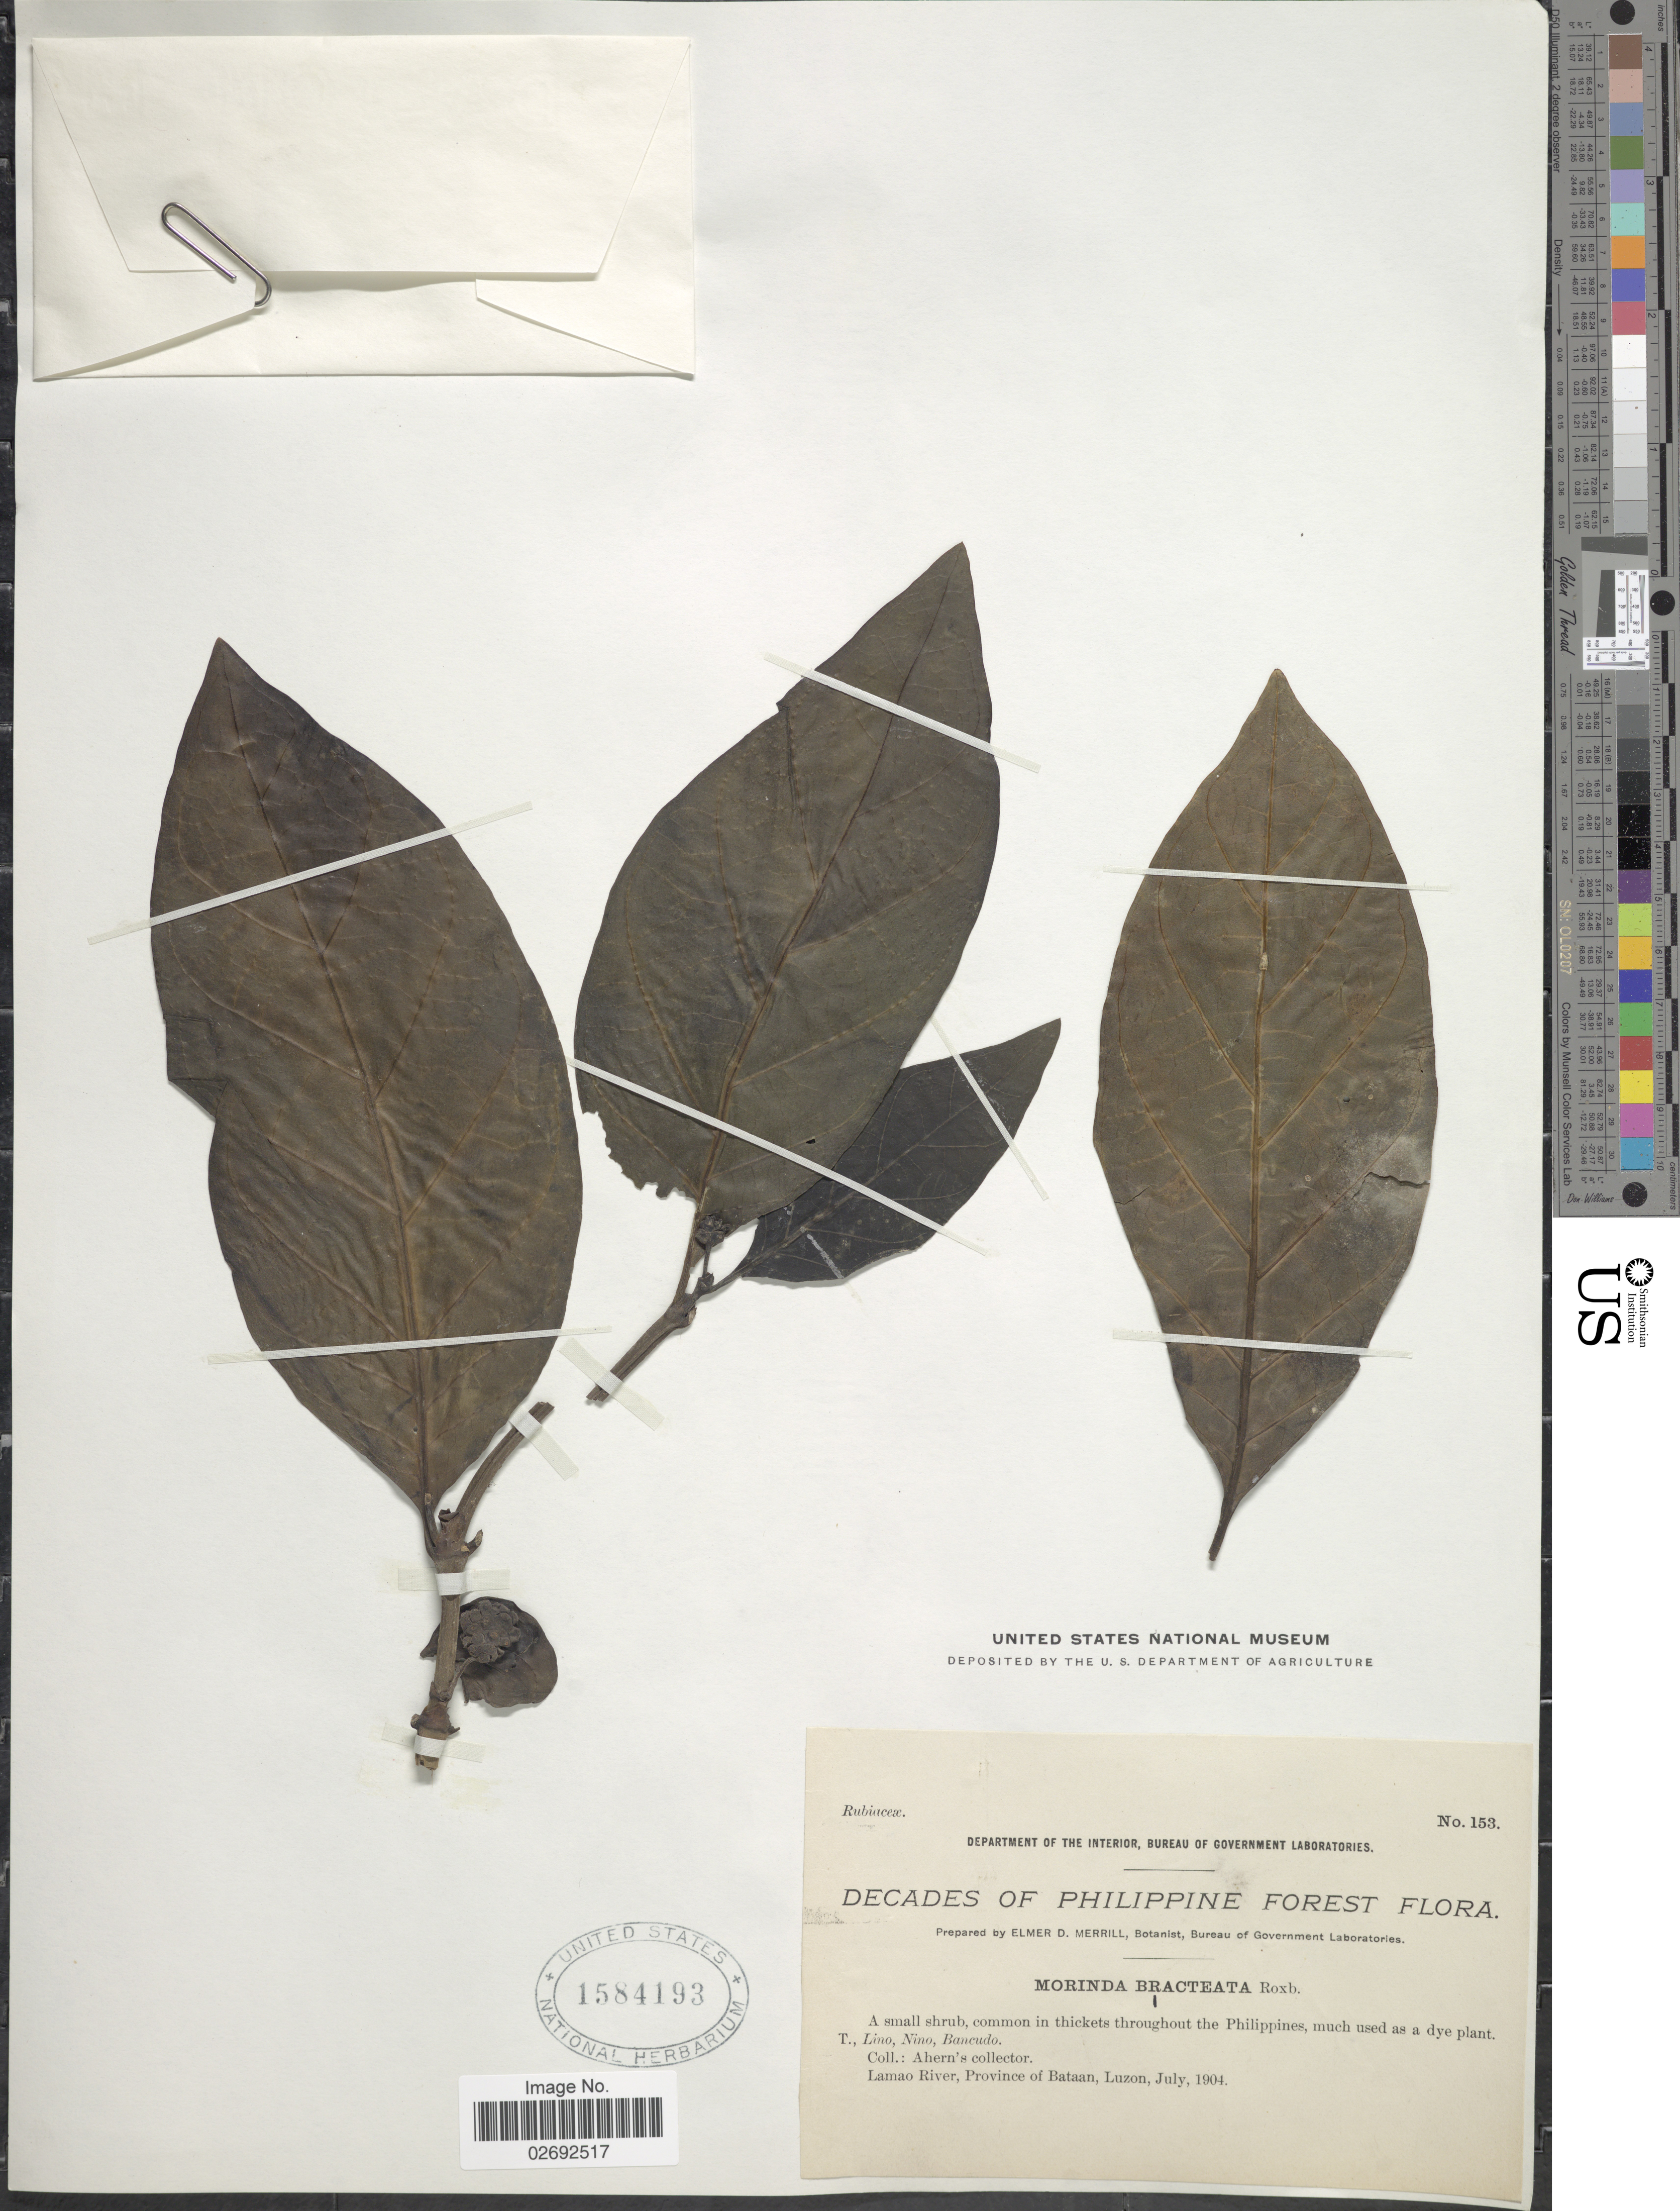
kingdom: Plantae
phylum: Tracheophyta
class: Magnoliopsida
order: Gentianales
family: Rubiaceae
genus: Morinda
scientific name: Morinda bracteata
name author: Roxb.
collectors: Ahern's collector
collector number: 153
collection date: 1904-07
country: Philippines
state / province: Cagayan Valley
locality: Common in thickets throughout the Philippines. Lamao River, Province of Bataan, Luzon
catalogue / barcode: US 1584193